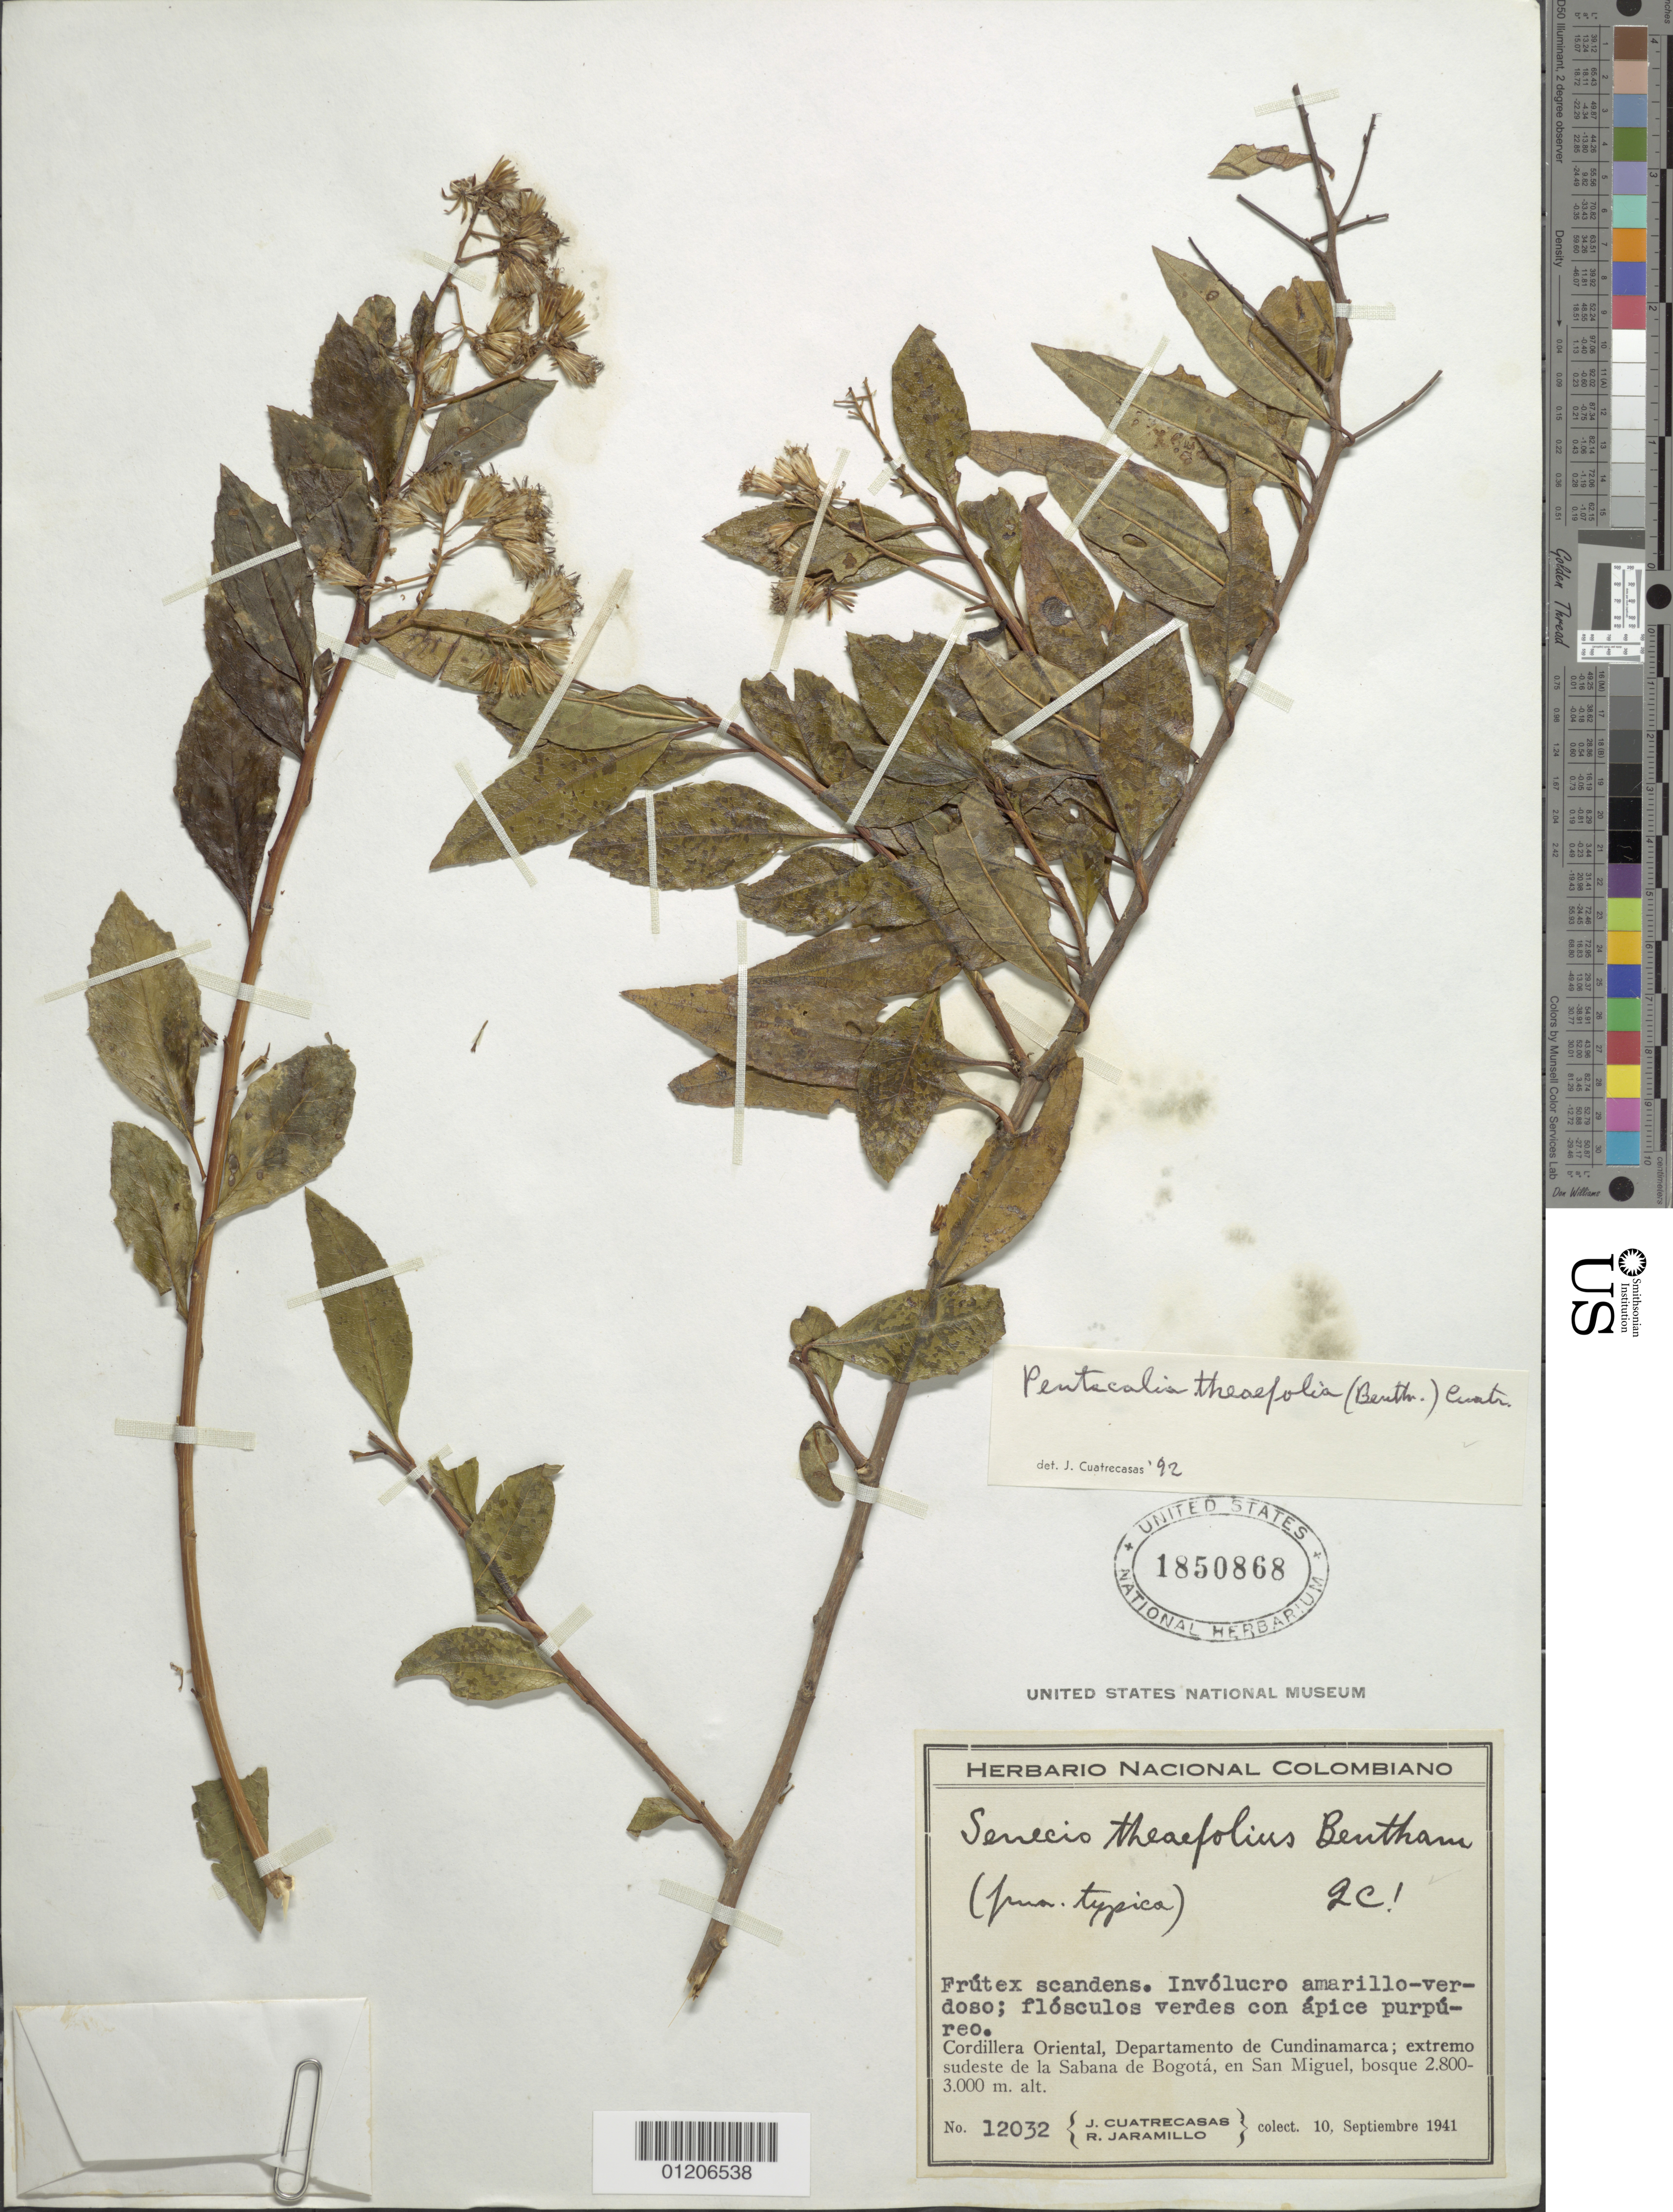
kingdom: Plantae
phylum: Tracheophyta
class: Magnoliopsida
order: Asterales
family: Asteraceae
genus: Pentacalia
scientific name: Pentacalia theifolia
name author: (Benth.) Cuatrec.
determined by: Cuatrecasas, J.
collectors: J. Cuatrecasas & R. Jaramillo M.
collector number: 12032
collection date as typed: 10 Sep 1941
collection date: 1941-09-10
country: Colombia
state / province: Cundinamarca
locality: Cordillera Oriental, extremo Sudeste de La Sabana de Bogota, en San Miquel.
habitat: bosque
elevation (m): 2800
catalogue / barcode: US 1850868